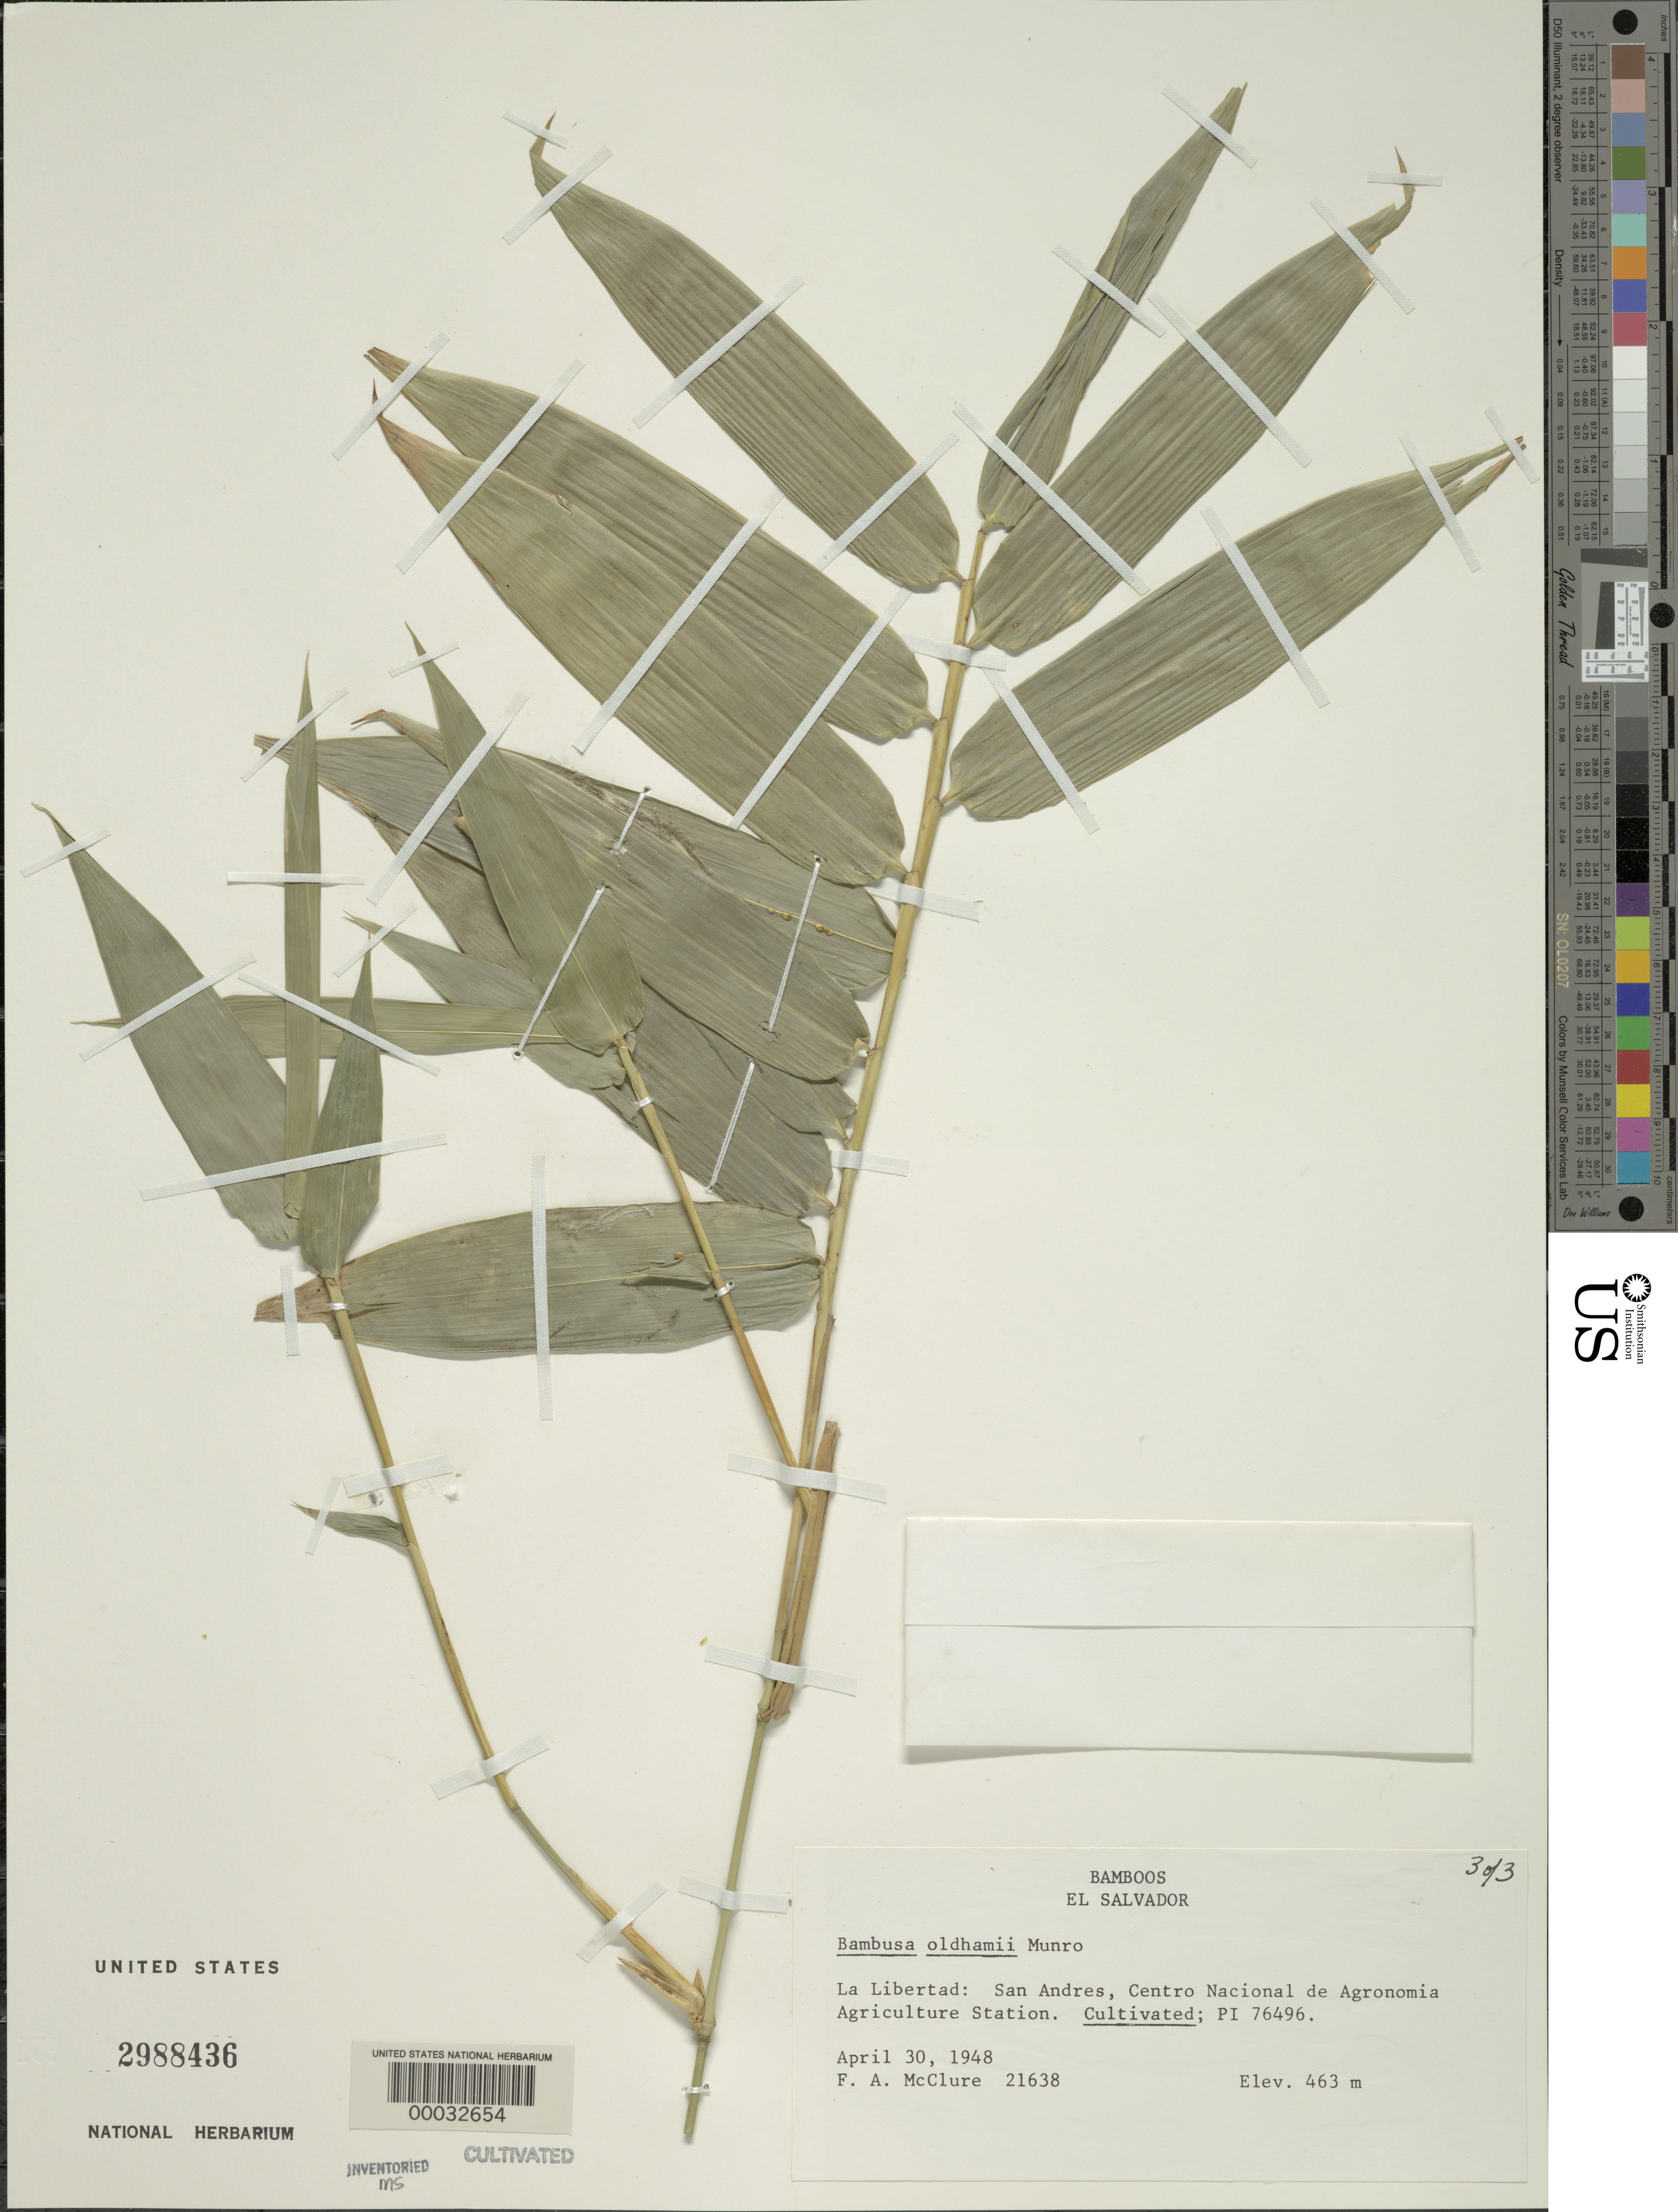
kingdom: Plantae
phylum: Tracheophyta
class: Liliopsida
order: Poales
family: Poaceae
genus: Bambusa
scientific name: Bambusa oldhamii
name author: Munro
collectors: F. A. McClure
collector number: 21638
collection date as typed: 30 Aug 1948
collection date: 1948-08-30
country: El Salvador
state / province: La Libertad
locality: San andres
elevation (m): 463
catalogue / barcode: US 2988436